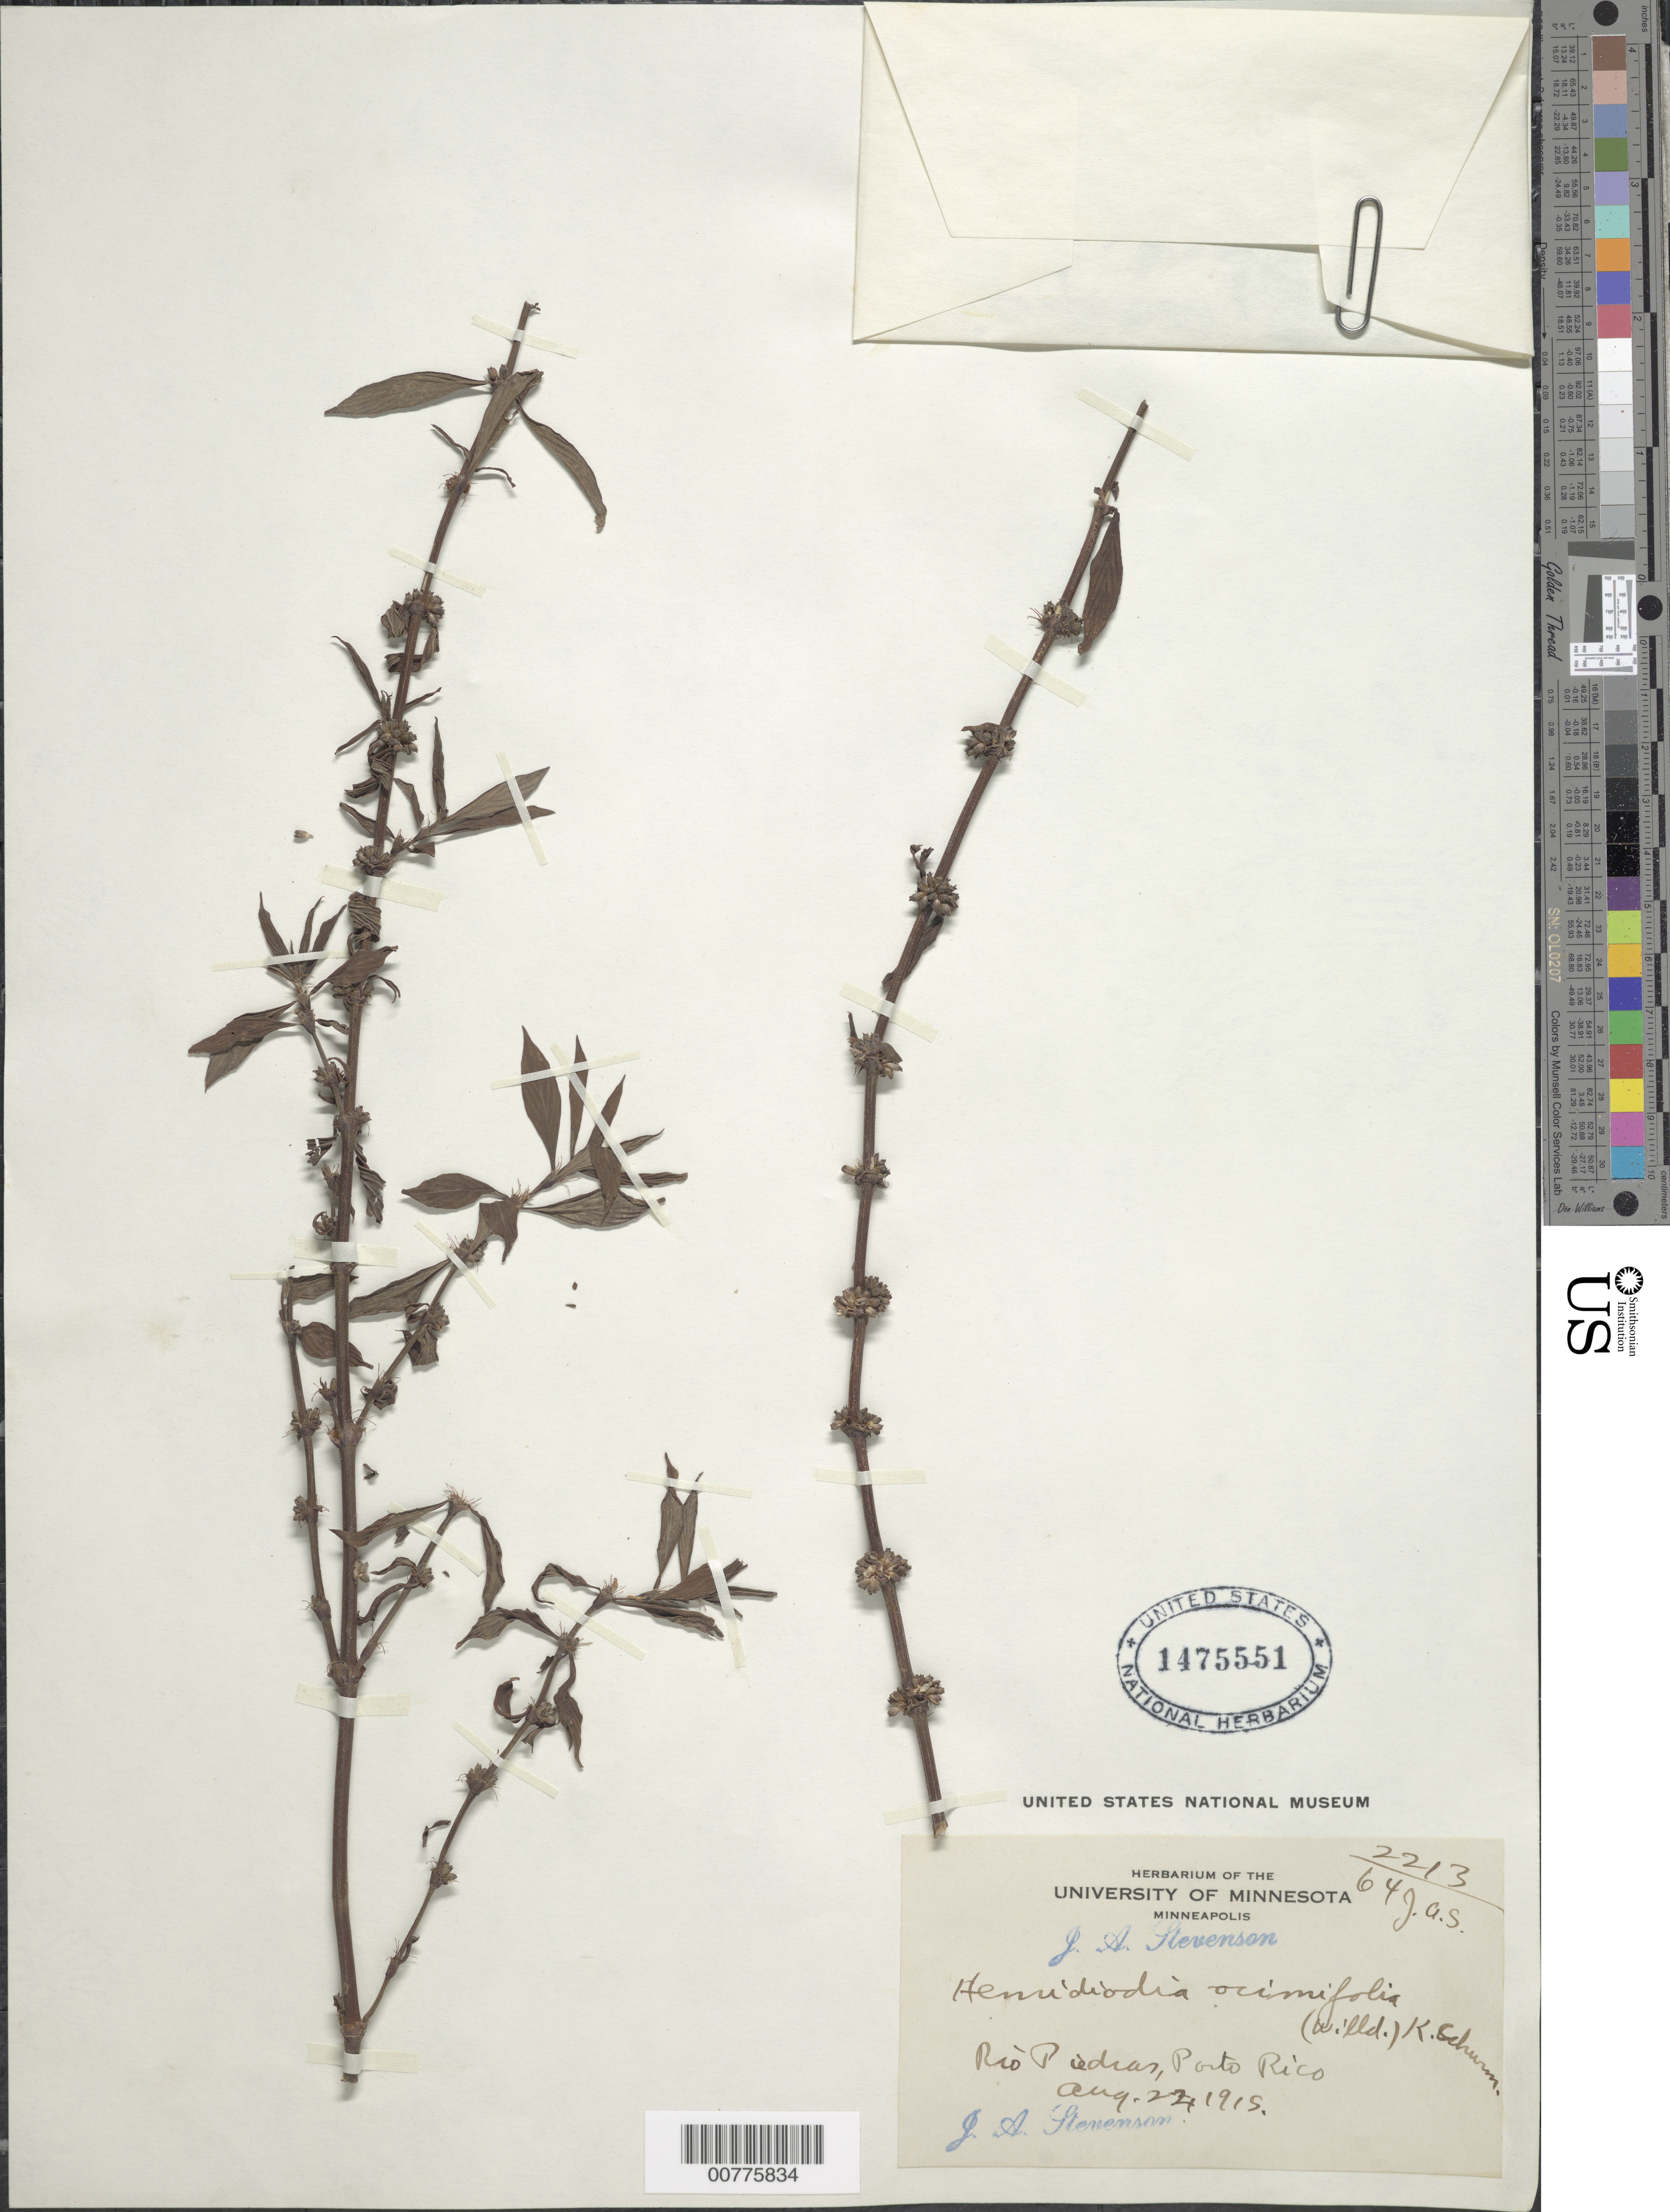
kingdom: Plantae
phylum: Tracheophyta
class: Magnoliopsida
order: Gentianales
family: Rubiaceae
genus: Spermacoce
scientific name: Spermacoce ocymifolia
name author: Willd. ex Roem. & Schult.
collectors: J. Stevenson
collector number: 64/2213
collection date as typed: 22 Aug 1915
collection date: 1915-08-22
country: Puerto Rico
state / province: San Juan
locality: Río Piedras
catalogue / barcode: US 1475551